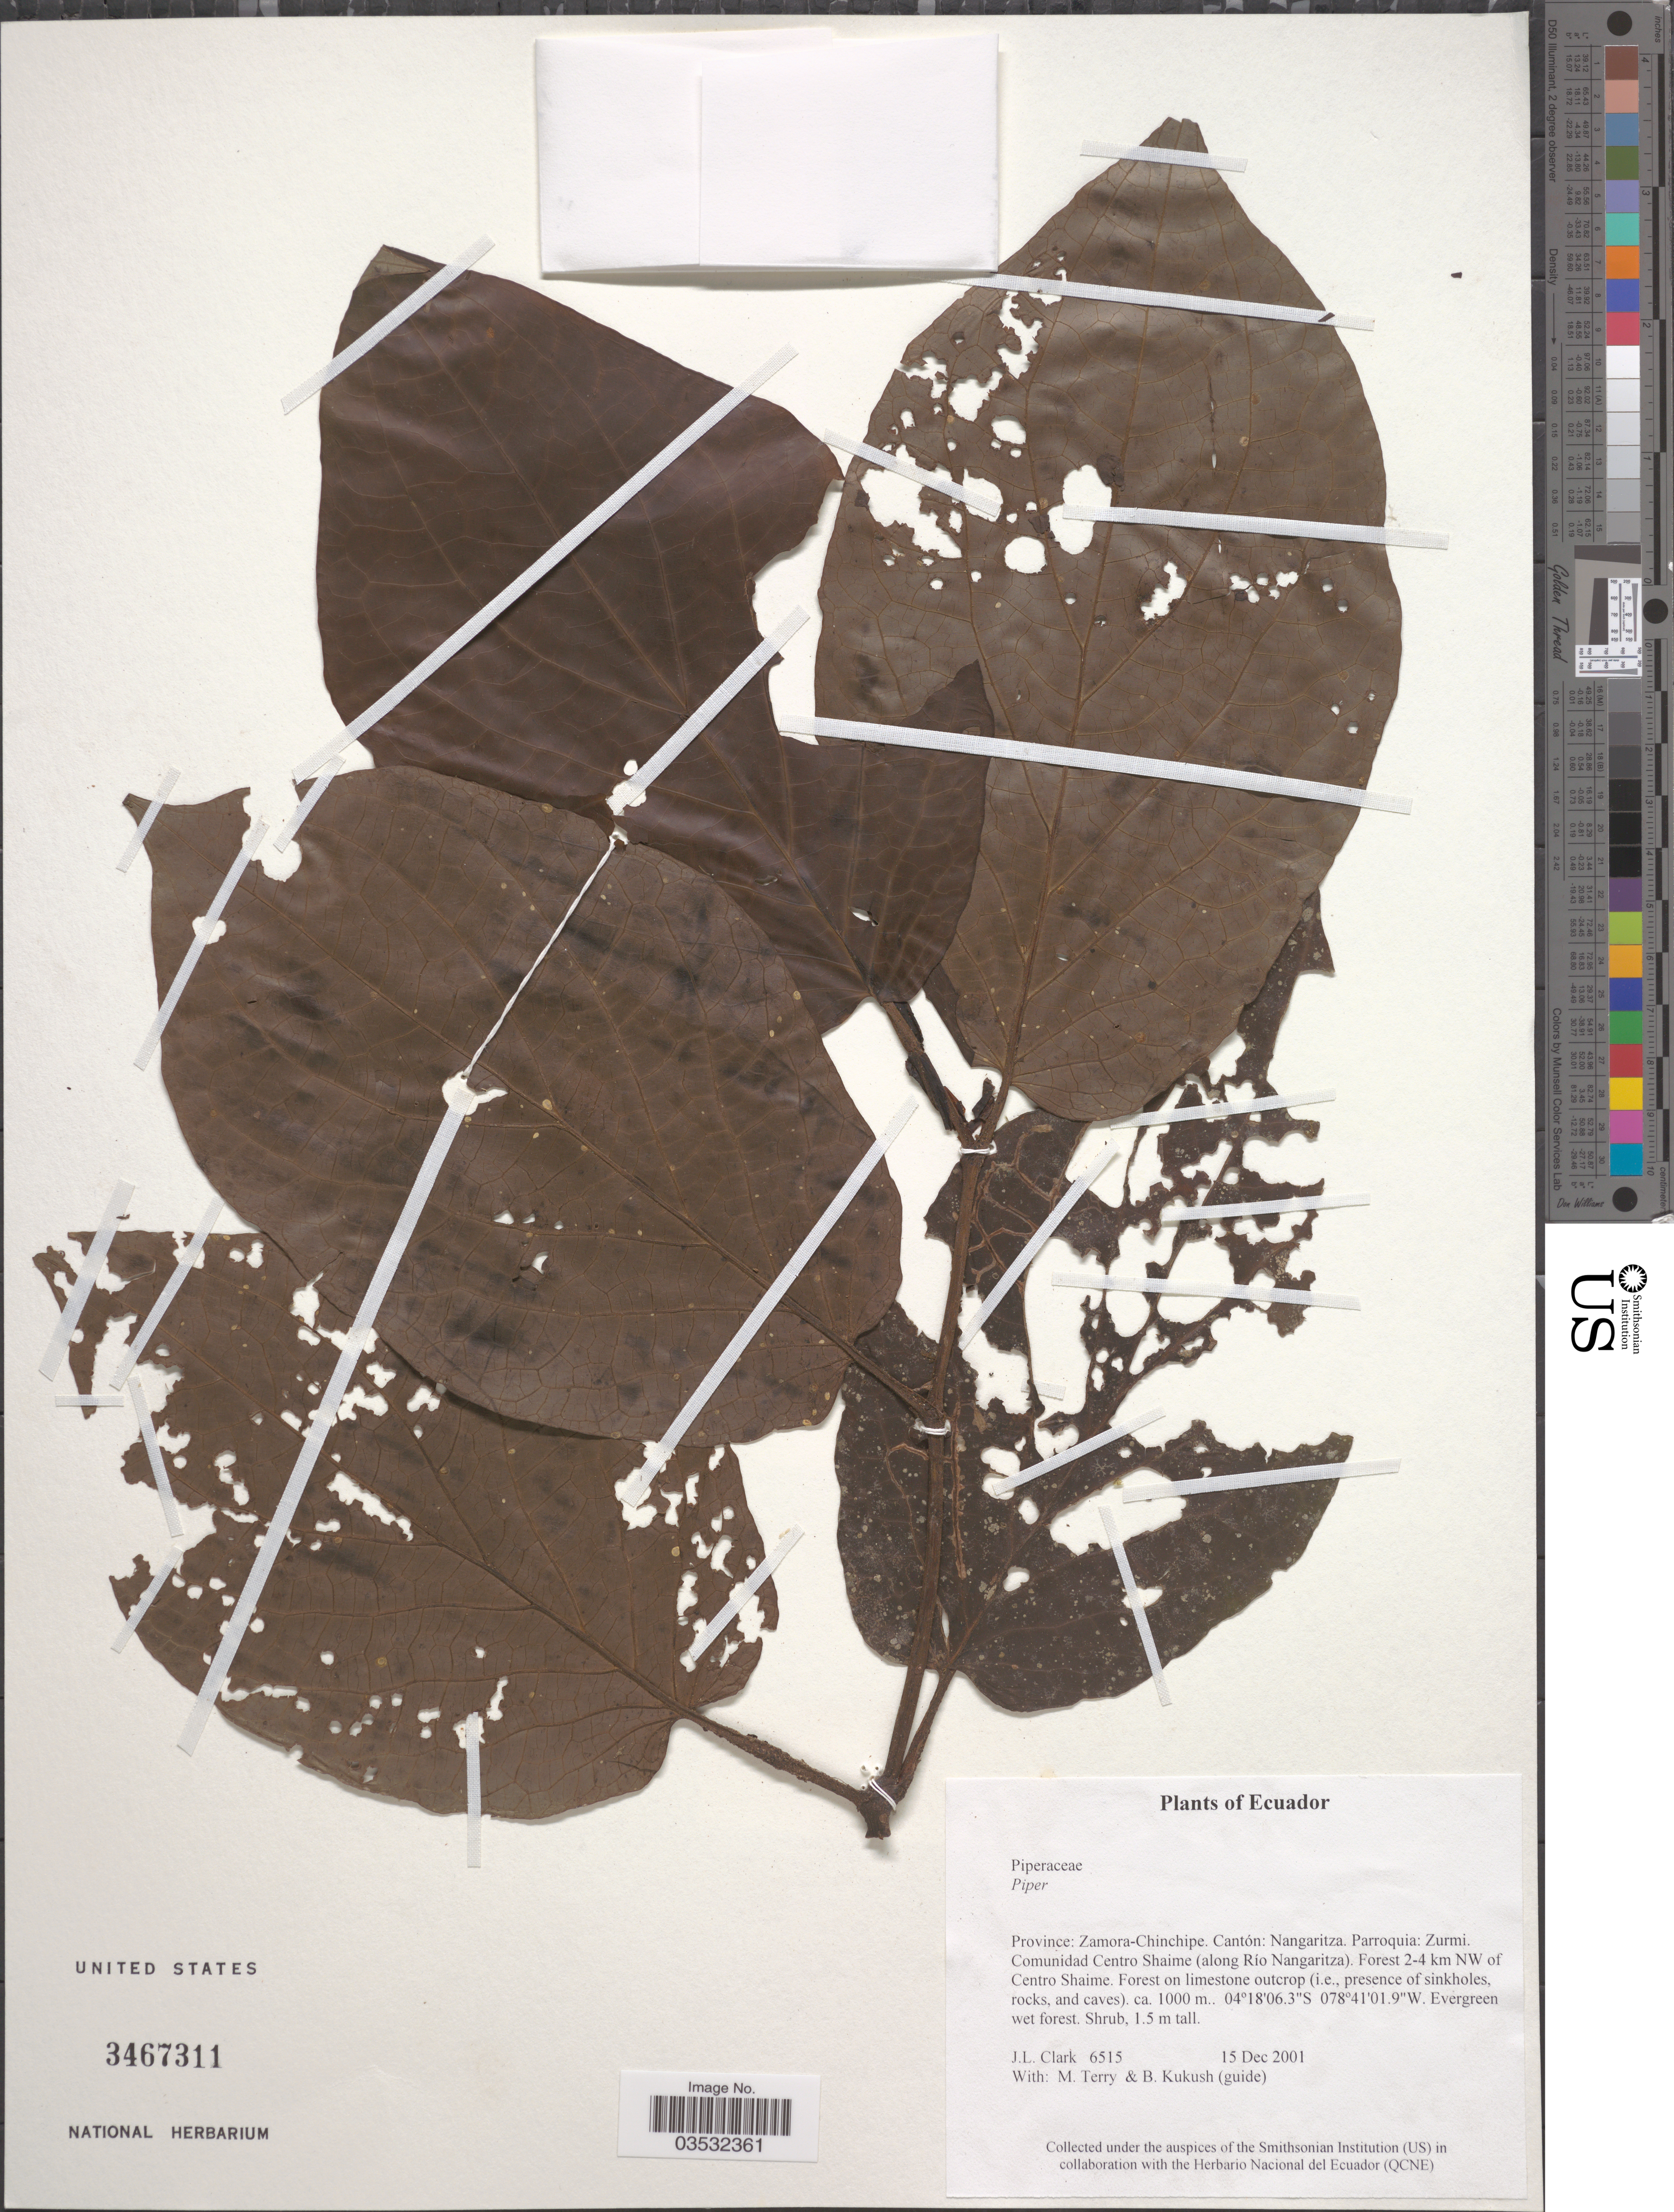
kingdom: Plantae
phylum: Tracheophyta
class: Magnoliopsida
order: Piperales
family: Piperaceae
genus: Piper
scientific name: Piper sp.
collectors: J. L. Clark, M. Terry & B. Kukush (guide)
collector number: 6515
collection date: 2001-12-15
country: Ecuador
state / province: Zamora-Chinchipe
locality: Cantón: Nangaritza. Parroquia: Zurmi. Comunidad Centro Shaime (along Río Nangaritza). Forest 2-4 km NW of Centro Shaime.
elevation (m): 1000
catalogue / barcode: US 3467311